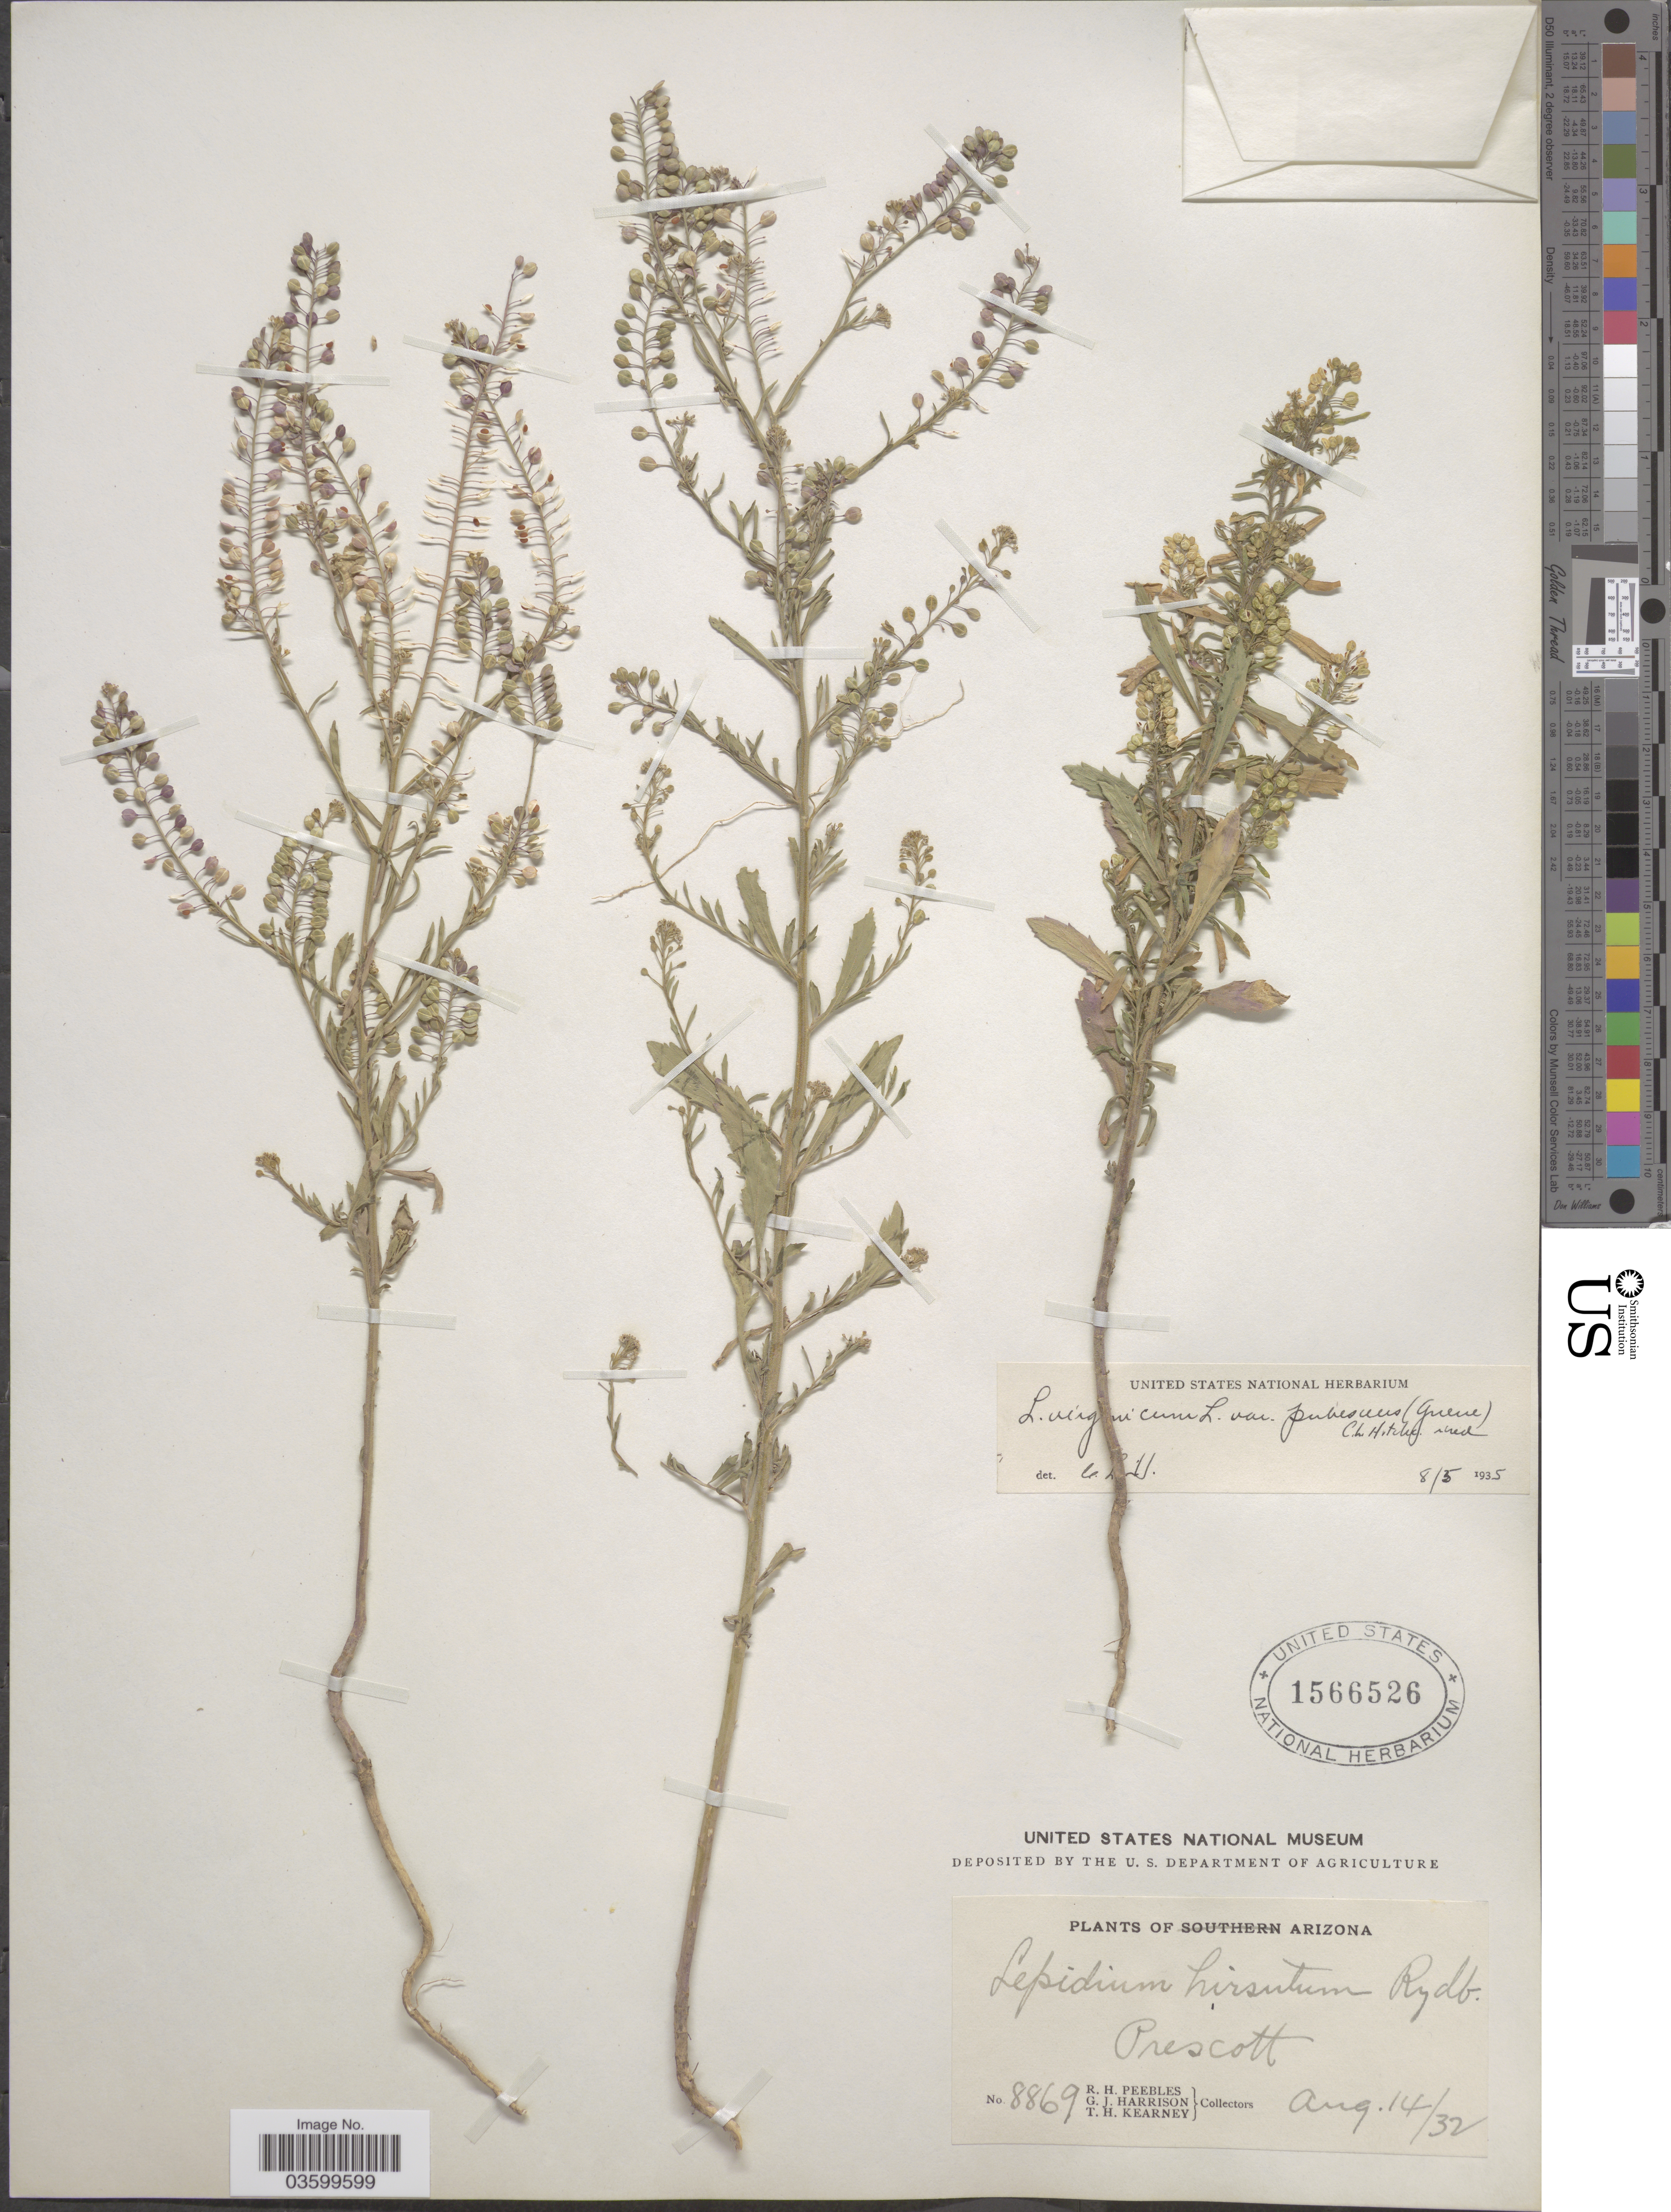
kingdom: Plantae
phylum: Tracheophyta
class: Magnoliopsida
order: Brassicales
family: Brassicaceae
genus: Lepidium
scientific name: Lepidium virginicum var. pubescens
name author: (Greene) C.L. Hitchc.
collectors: R. H. Peebles, G. J. Harrison & T. H. Kearney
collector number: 8869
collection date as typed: Transcribed d/m/y: 14/8/32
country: United States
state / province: Arizona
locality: Prescott.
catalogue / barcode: US 1566526